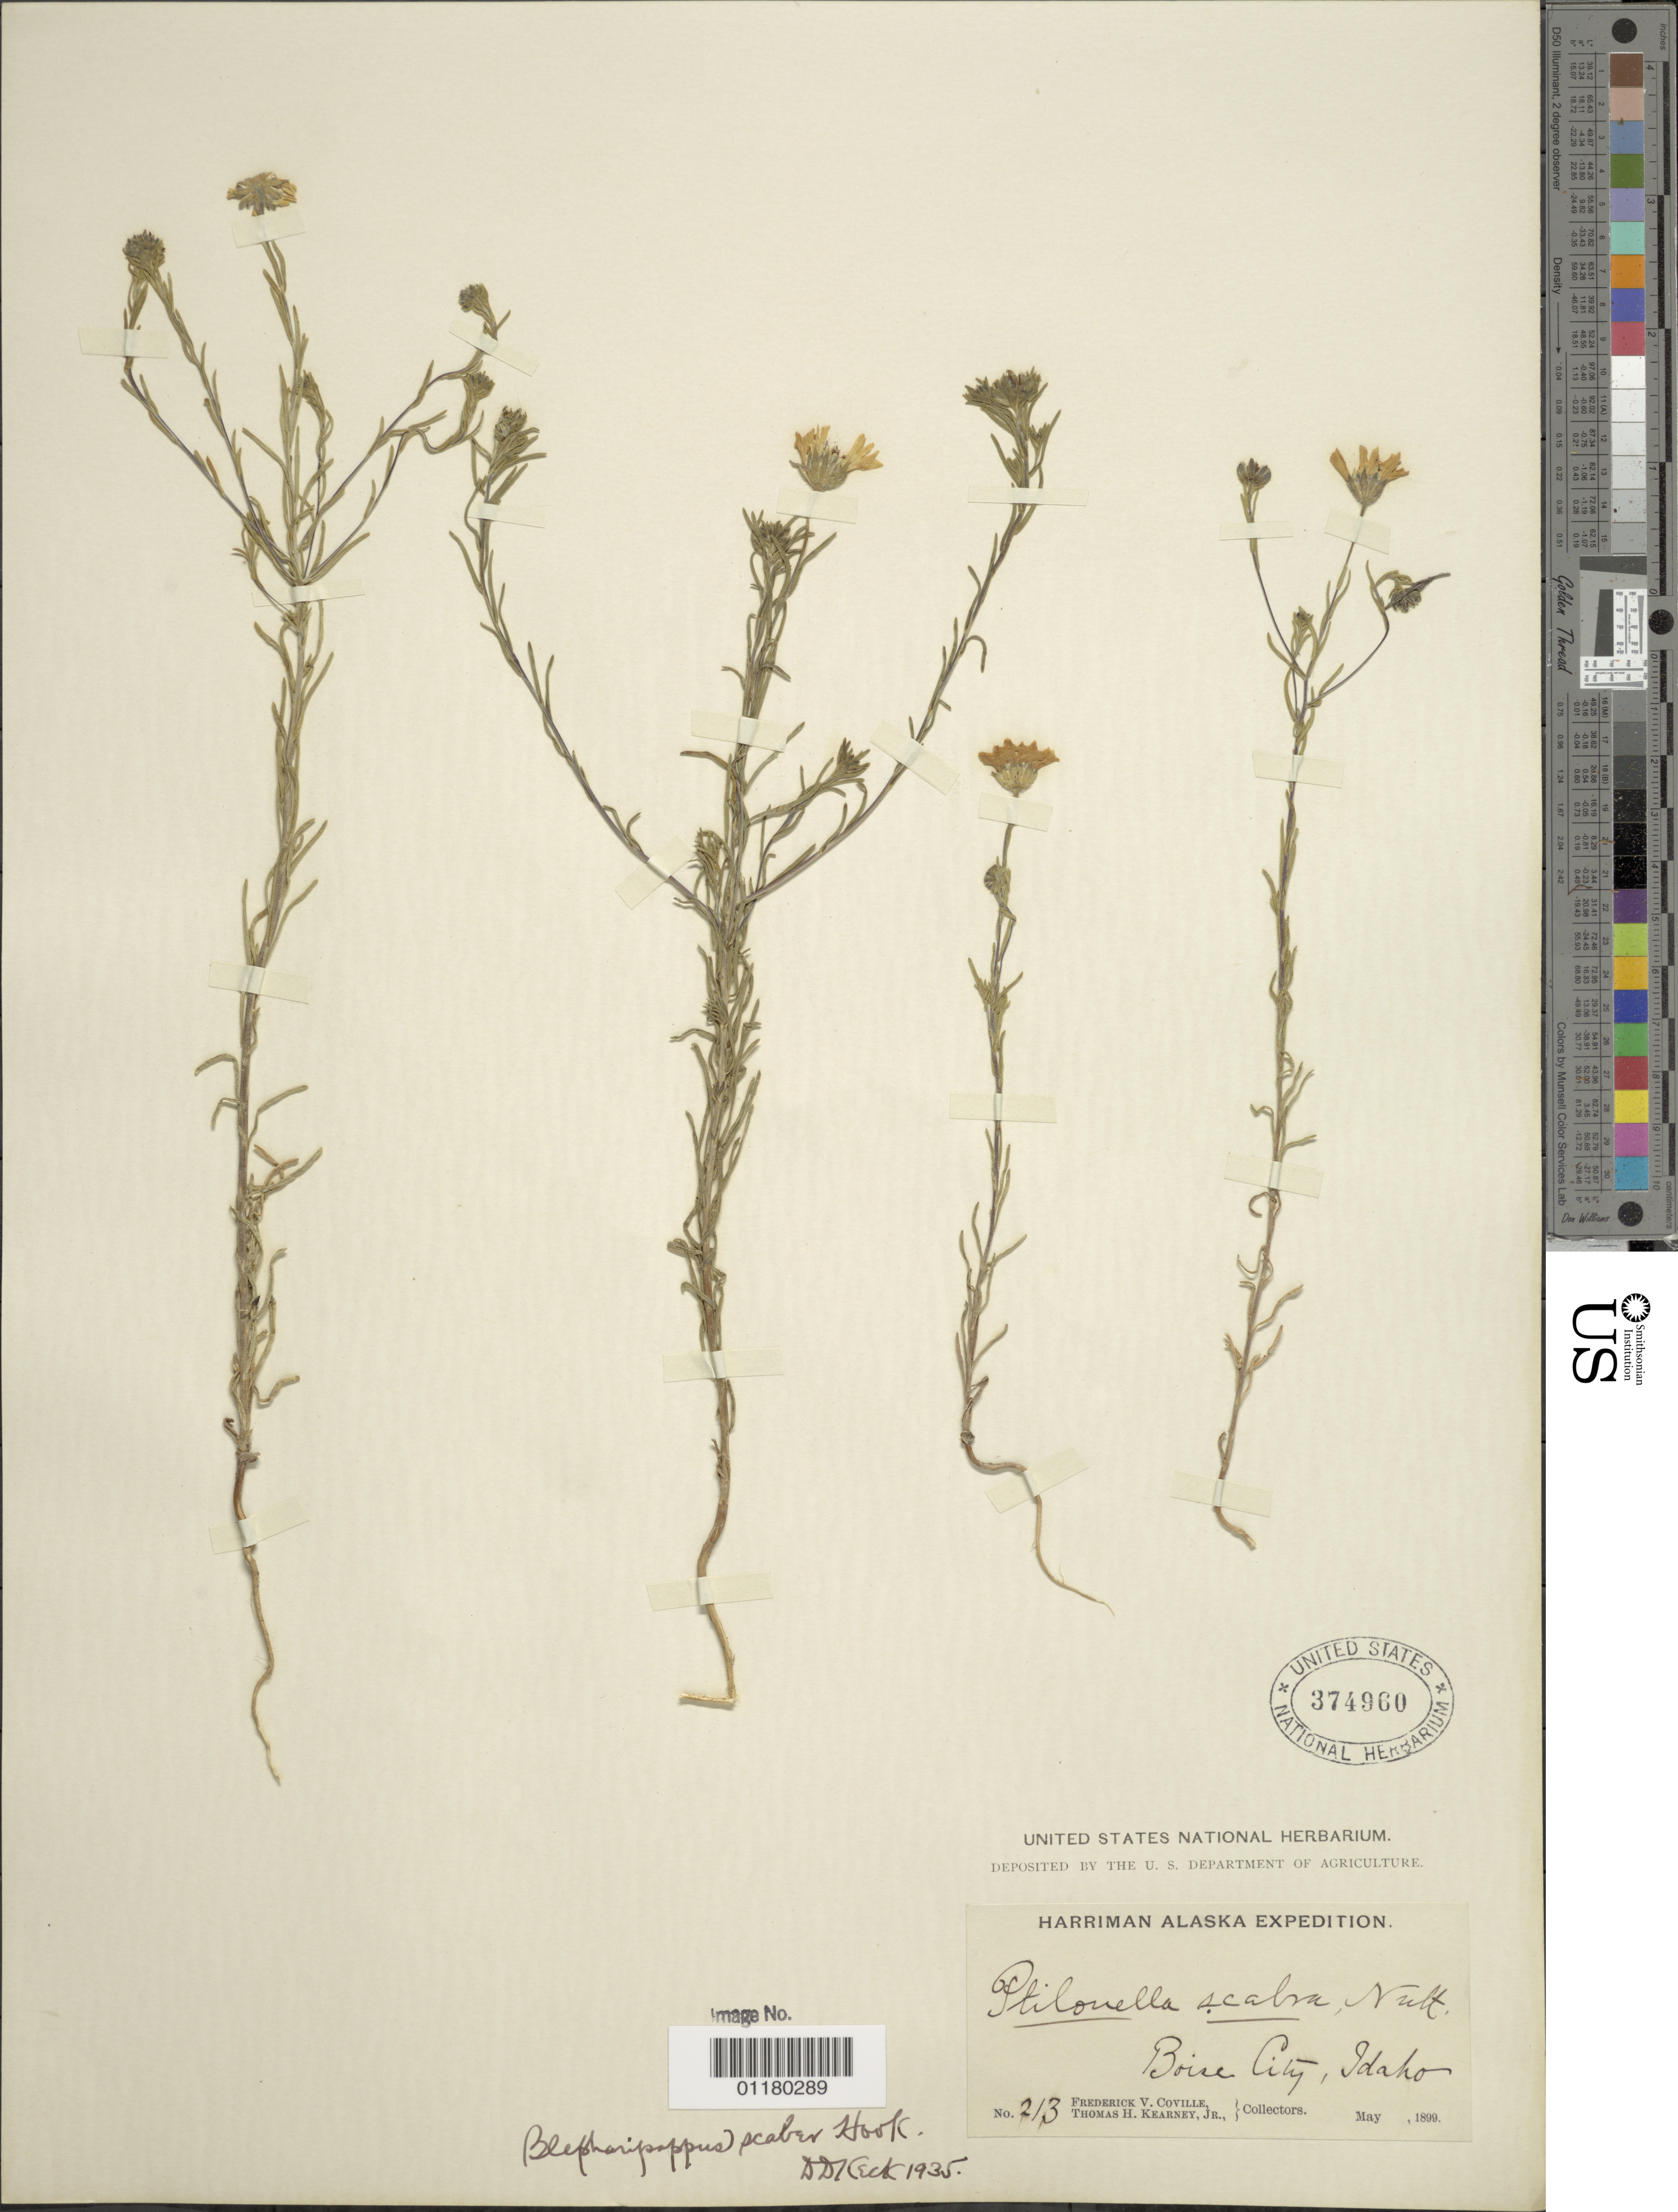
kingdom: Plantae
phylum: Tracheophyta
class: Magnoliopsida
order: Asterales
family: Asteraceae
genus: Blepharipappus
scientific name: Blepharipappus scaber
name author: Hook.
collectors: F. V. Coville & T. H. Kearney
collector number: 213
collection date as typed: May 1899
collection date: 1899-05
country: United States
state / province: Idaho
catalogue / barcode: US 374960